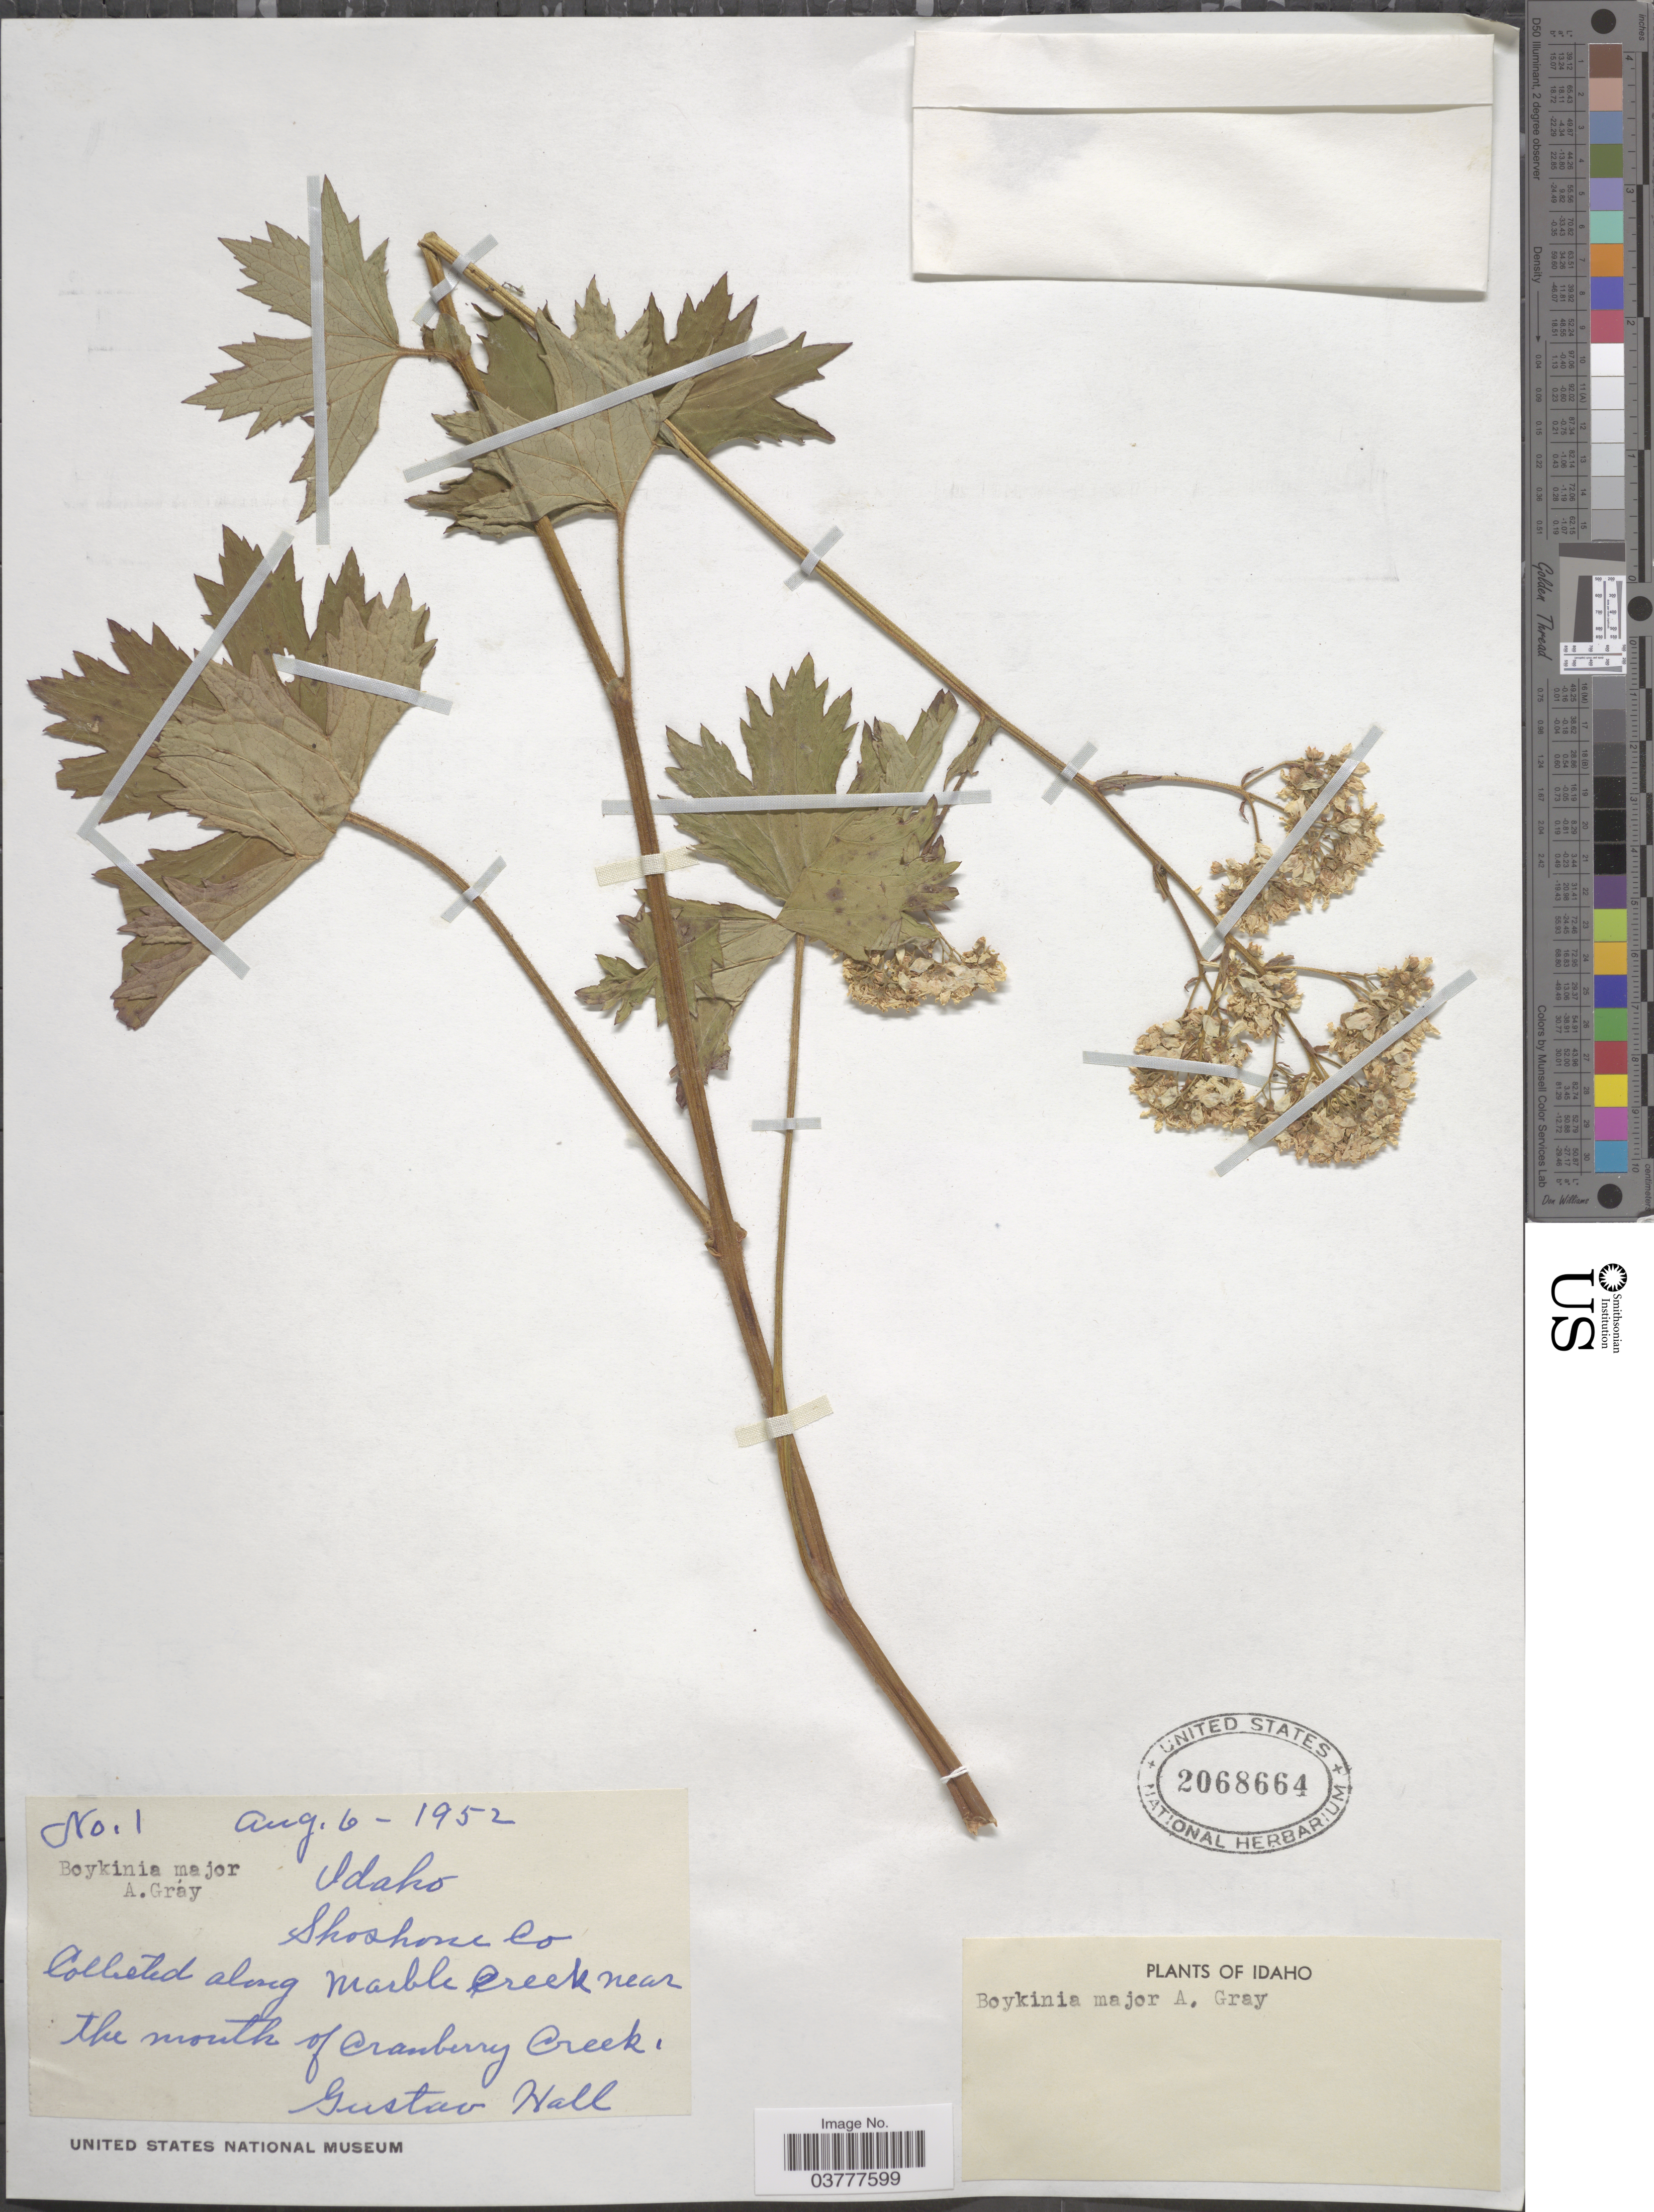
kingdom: Plantae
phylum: Tracheophyta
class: Magnoliopsida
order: Saxifragales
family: Saxifragaceae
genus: Boykinia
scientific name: Boykinia major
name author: A. Gray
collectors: G. Hall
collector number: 1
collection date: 1952-08-06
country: United States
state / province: Idaho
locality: Shoshone Co. Along Marble Creek near the mouth of Cranberry Creek.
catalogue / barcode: US 2068664